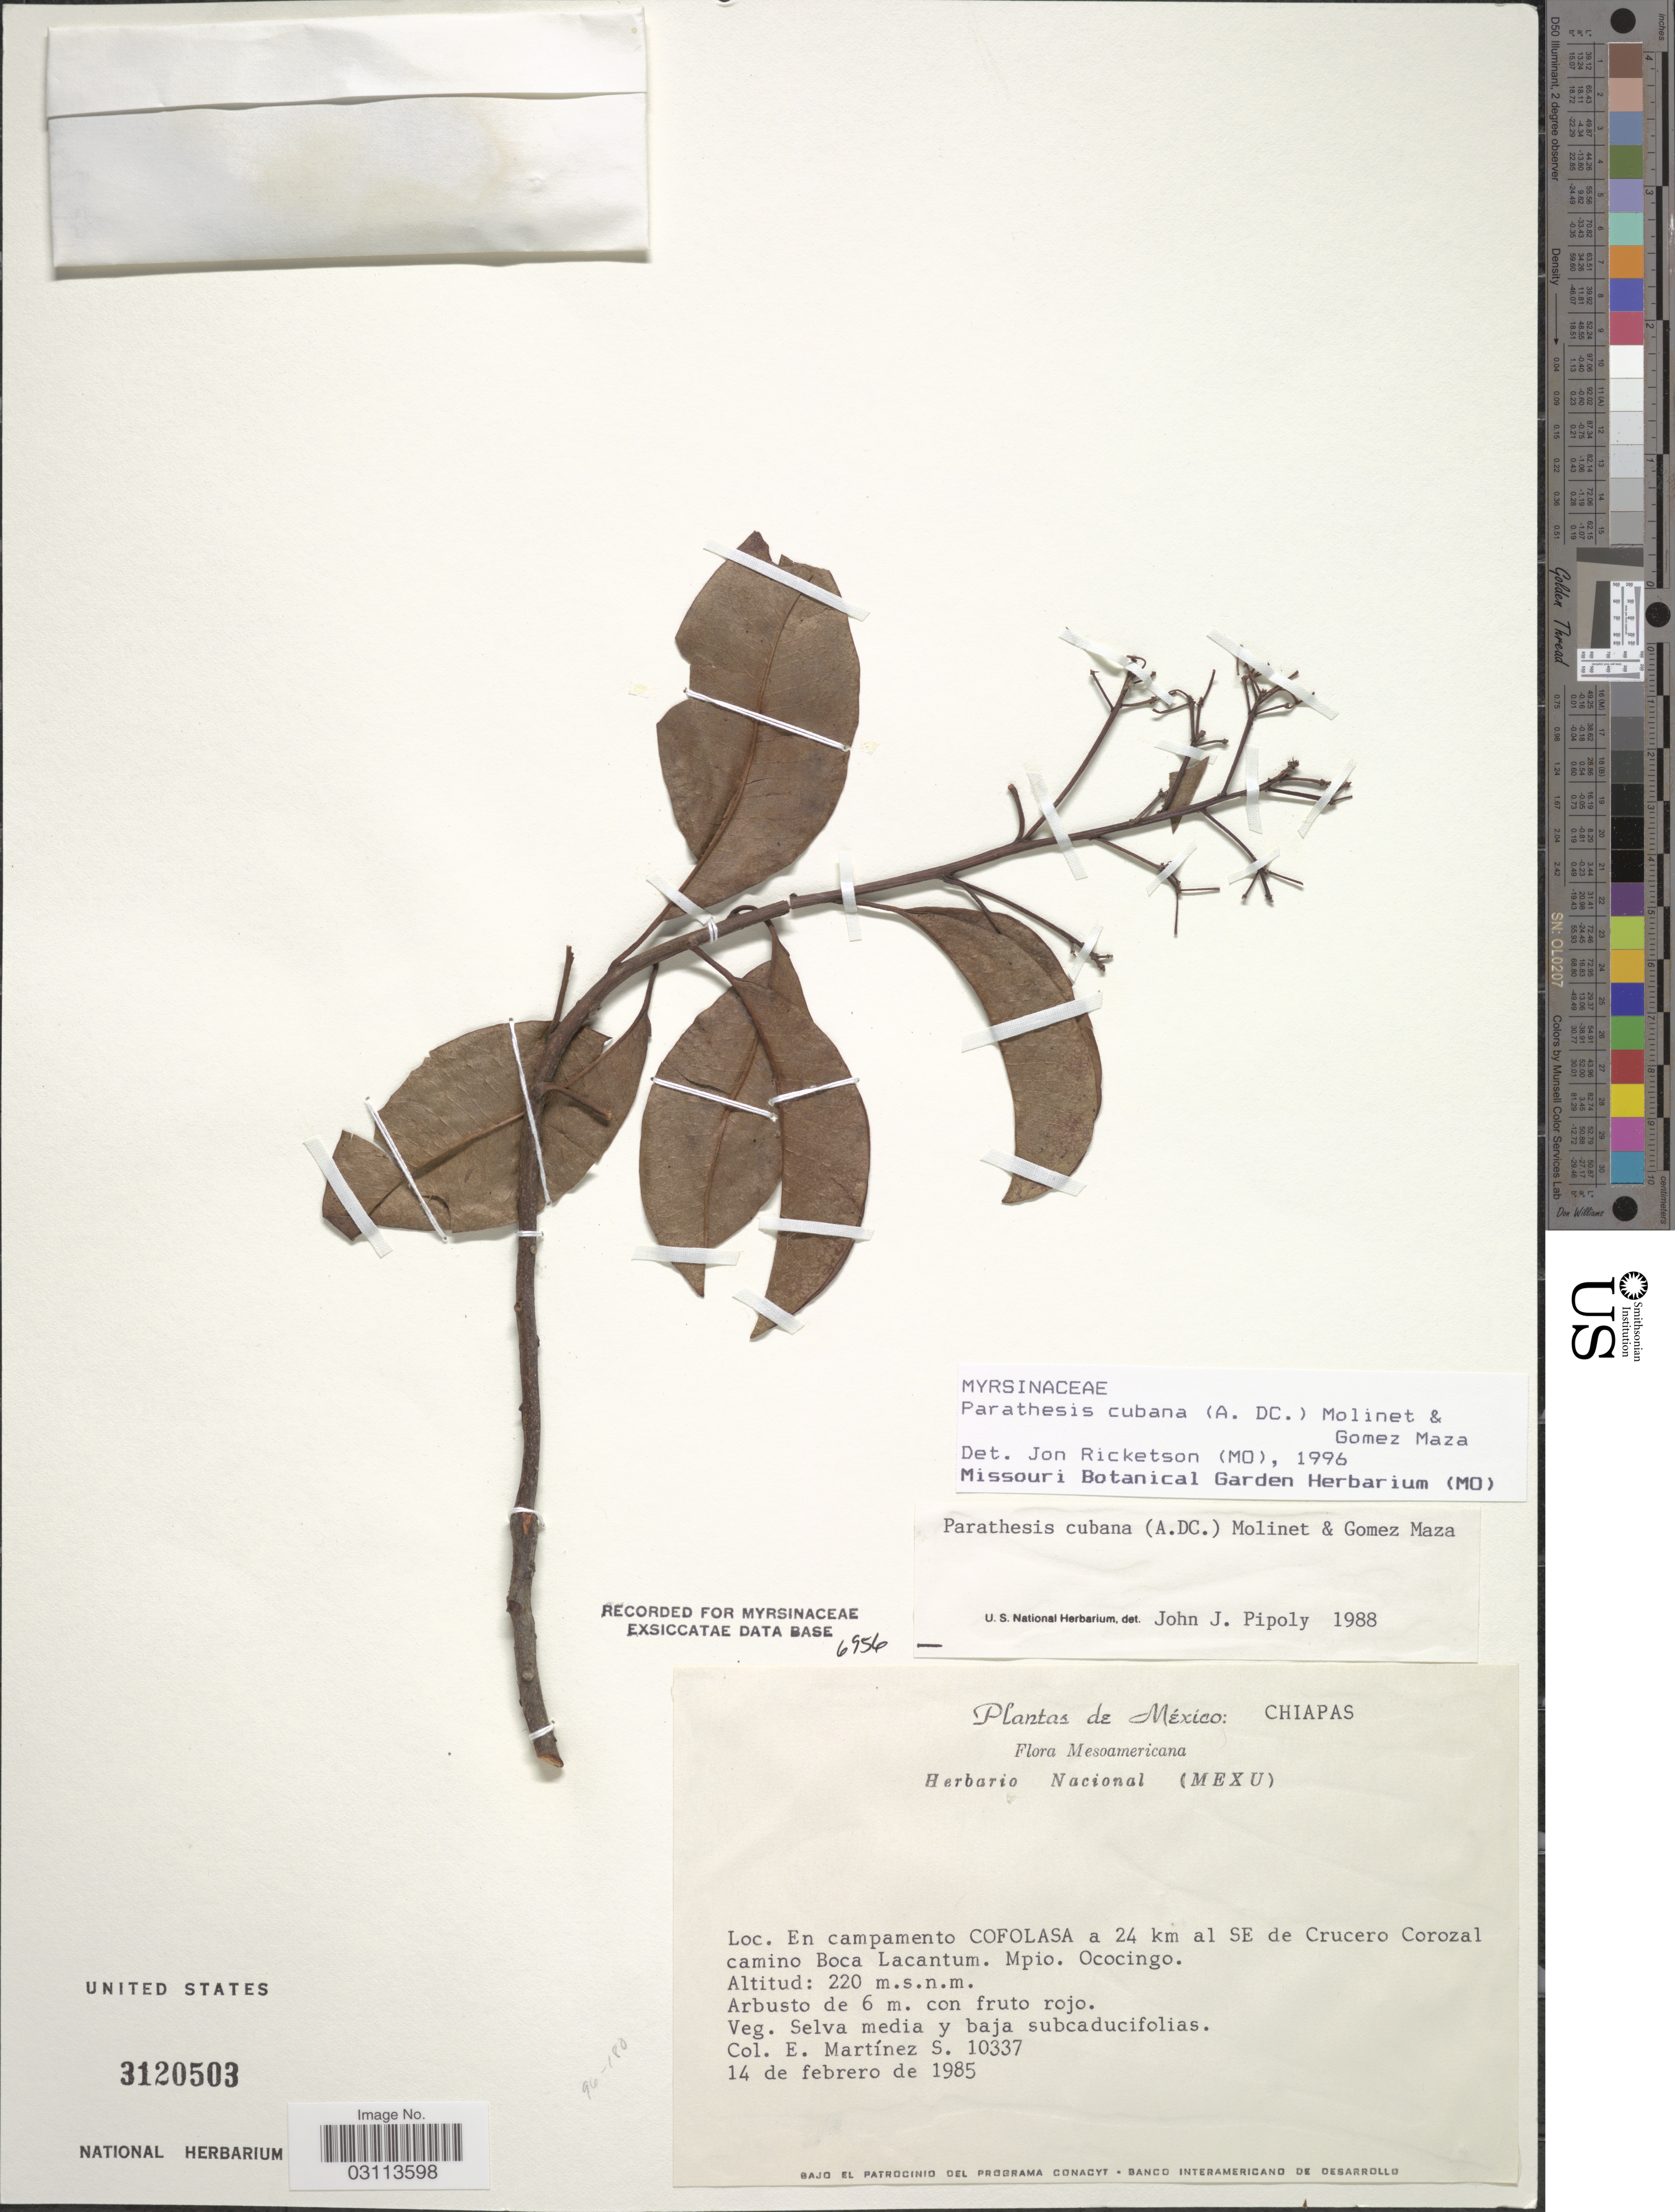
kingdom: Plantae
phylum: Tracheophyta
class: Magnoliopsida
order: Ericales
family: Primulaceae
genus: Parathesis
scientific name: Parathesis cubana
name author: (A. DC.) Molinet & M. Gómez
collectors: E. M. Martínez S.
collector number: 10337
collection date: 1985-02-14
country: Mexico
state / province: Chiapas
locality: En Campamento COFOLASA a 24 km al SE de Crucero Corozal camino Boca Lacantum. Mpio. Ococingo.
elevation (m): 220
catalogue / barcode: US 3120503